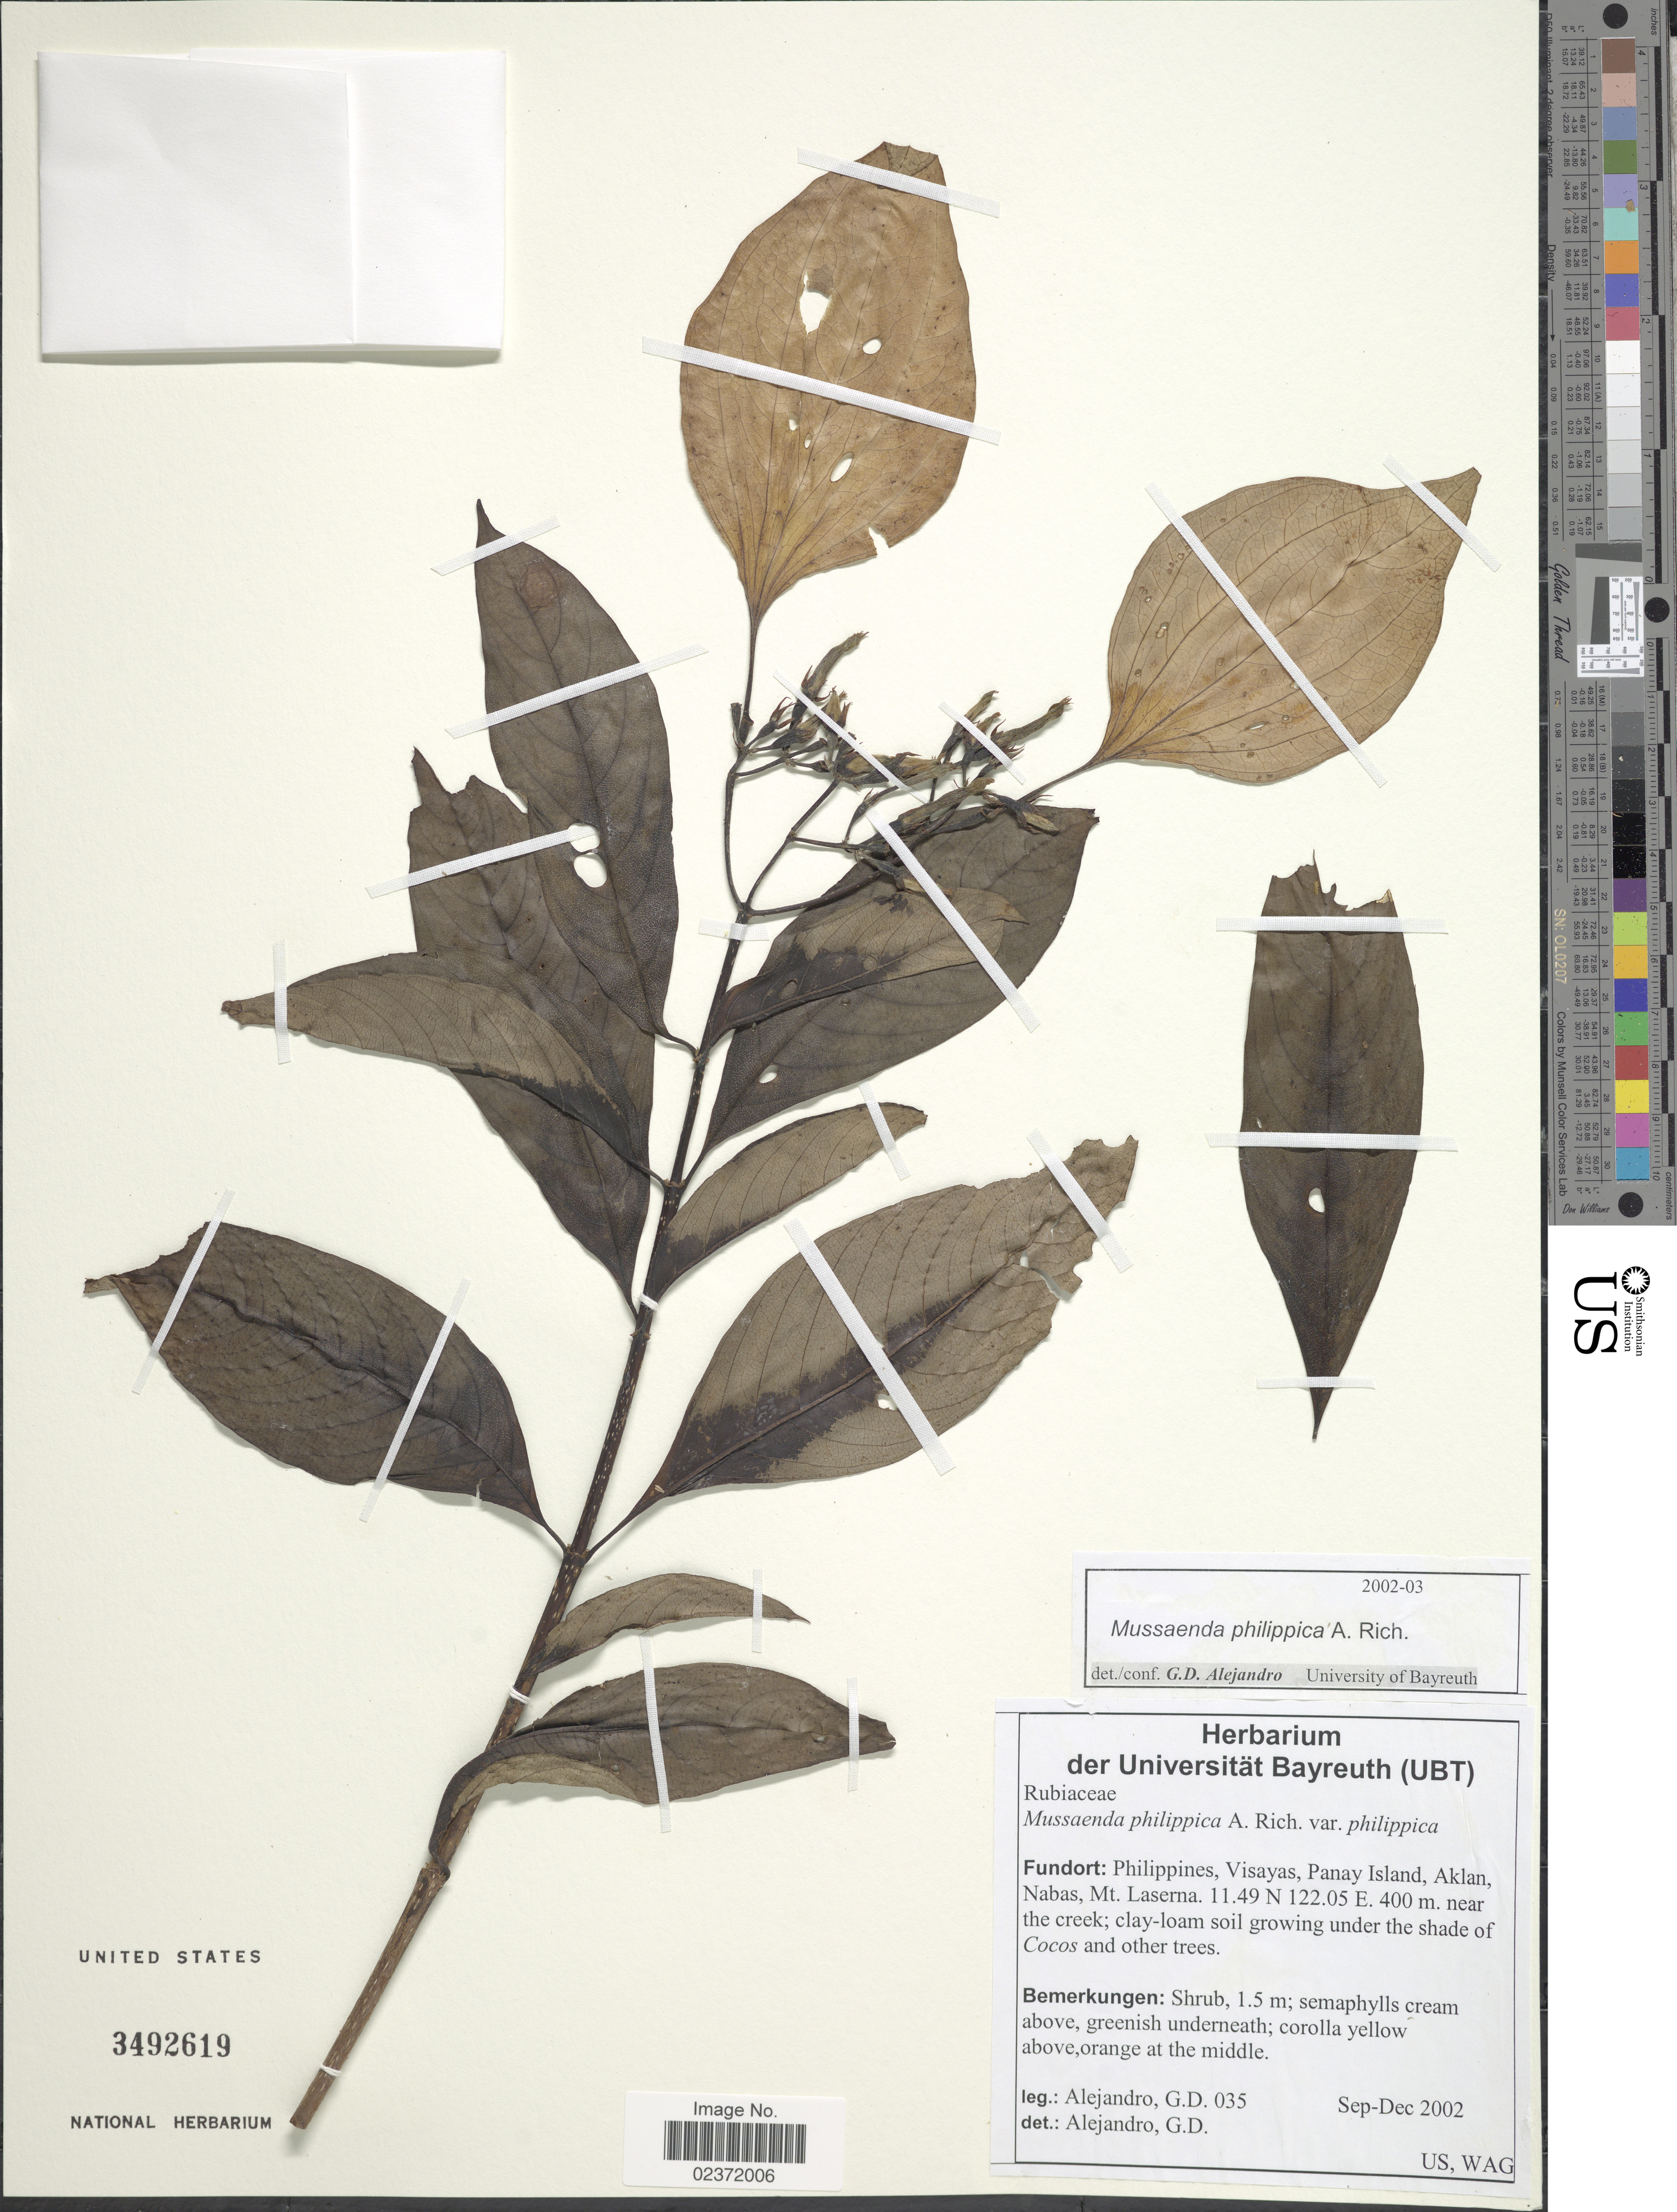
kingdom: Plantae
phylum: Tracheophyta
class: Magnoliopsida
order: Gentianales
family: Rubiaceae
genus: Mussaenda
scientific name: Mussaenda philippica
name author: A. Rich.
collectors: G. J. D. Alejandro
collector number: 035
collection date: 2002-09/2002-12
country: Philippines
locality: Visayas, Panay Island, Panay Island, Aklan, Nabas, Mt. Laserna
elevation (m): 400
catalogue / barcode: US 3492619